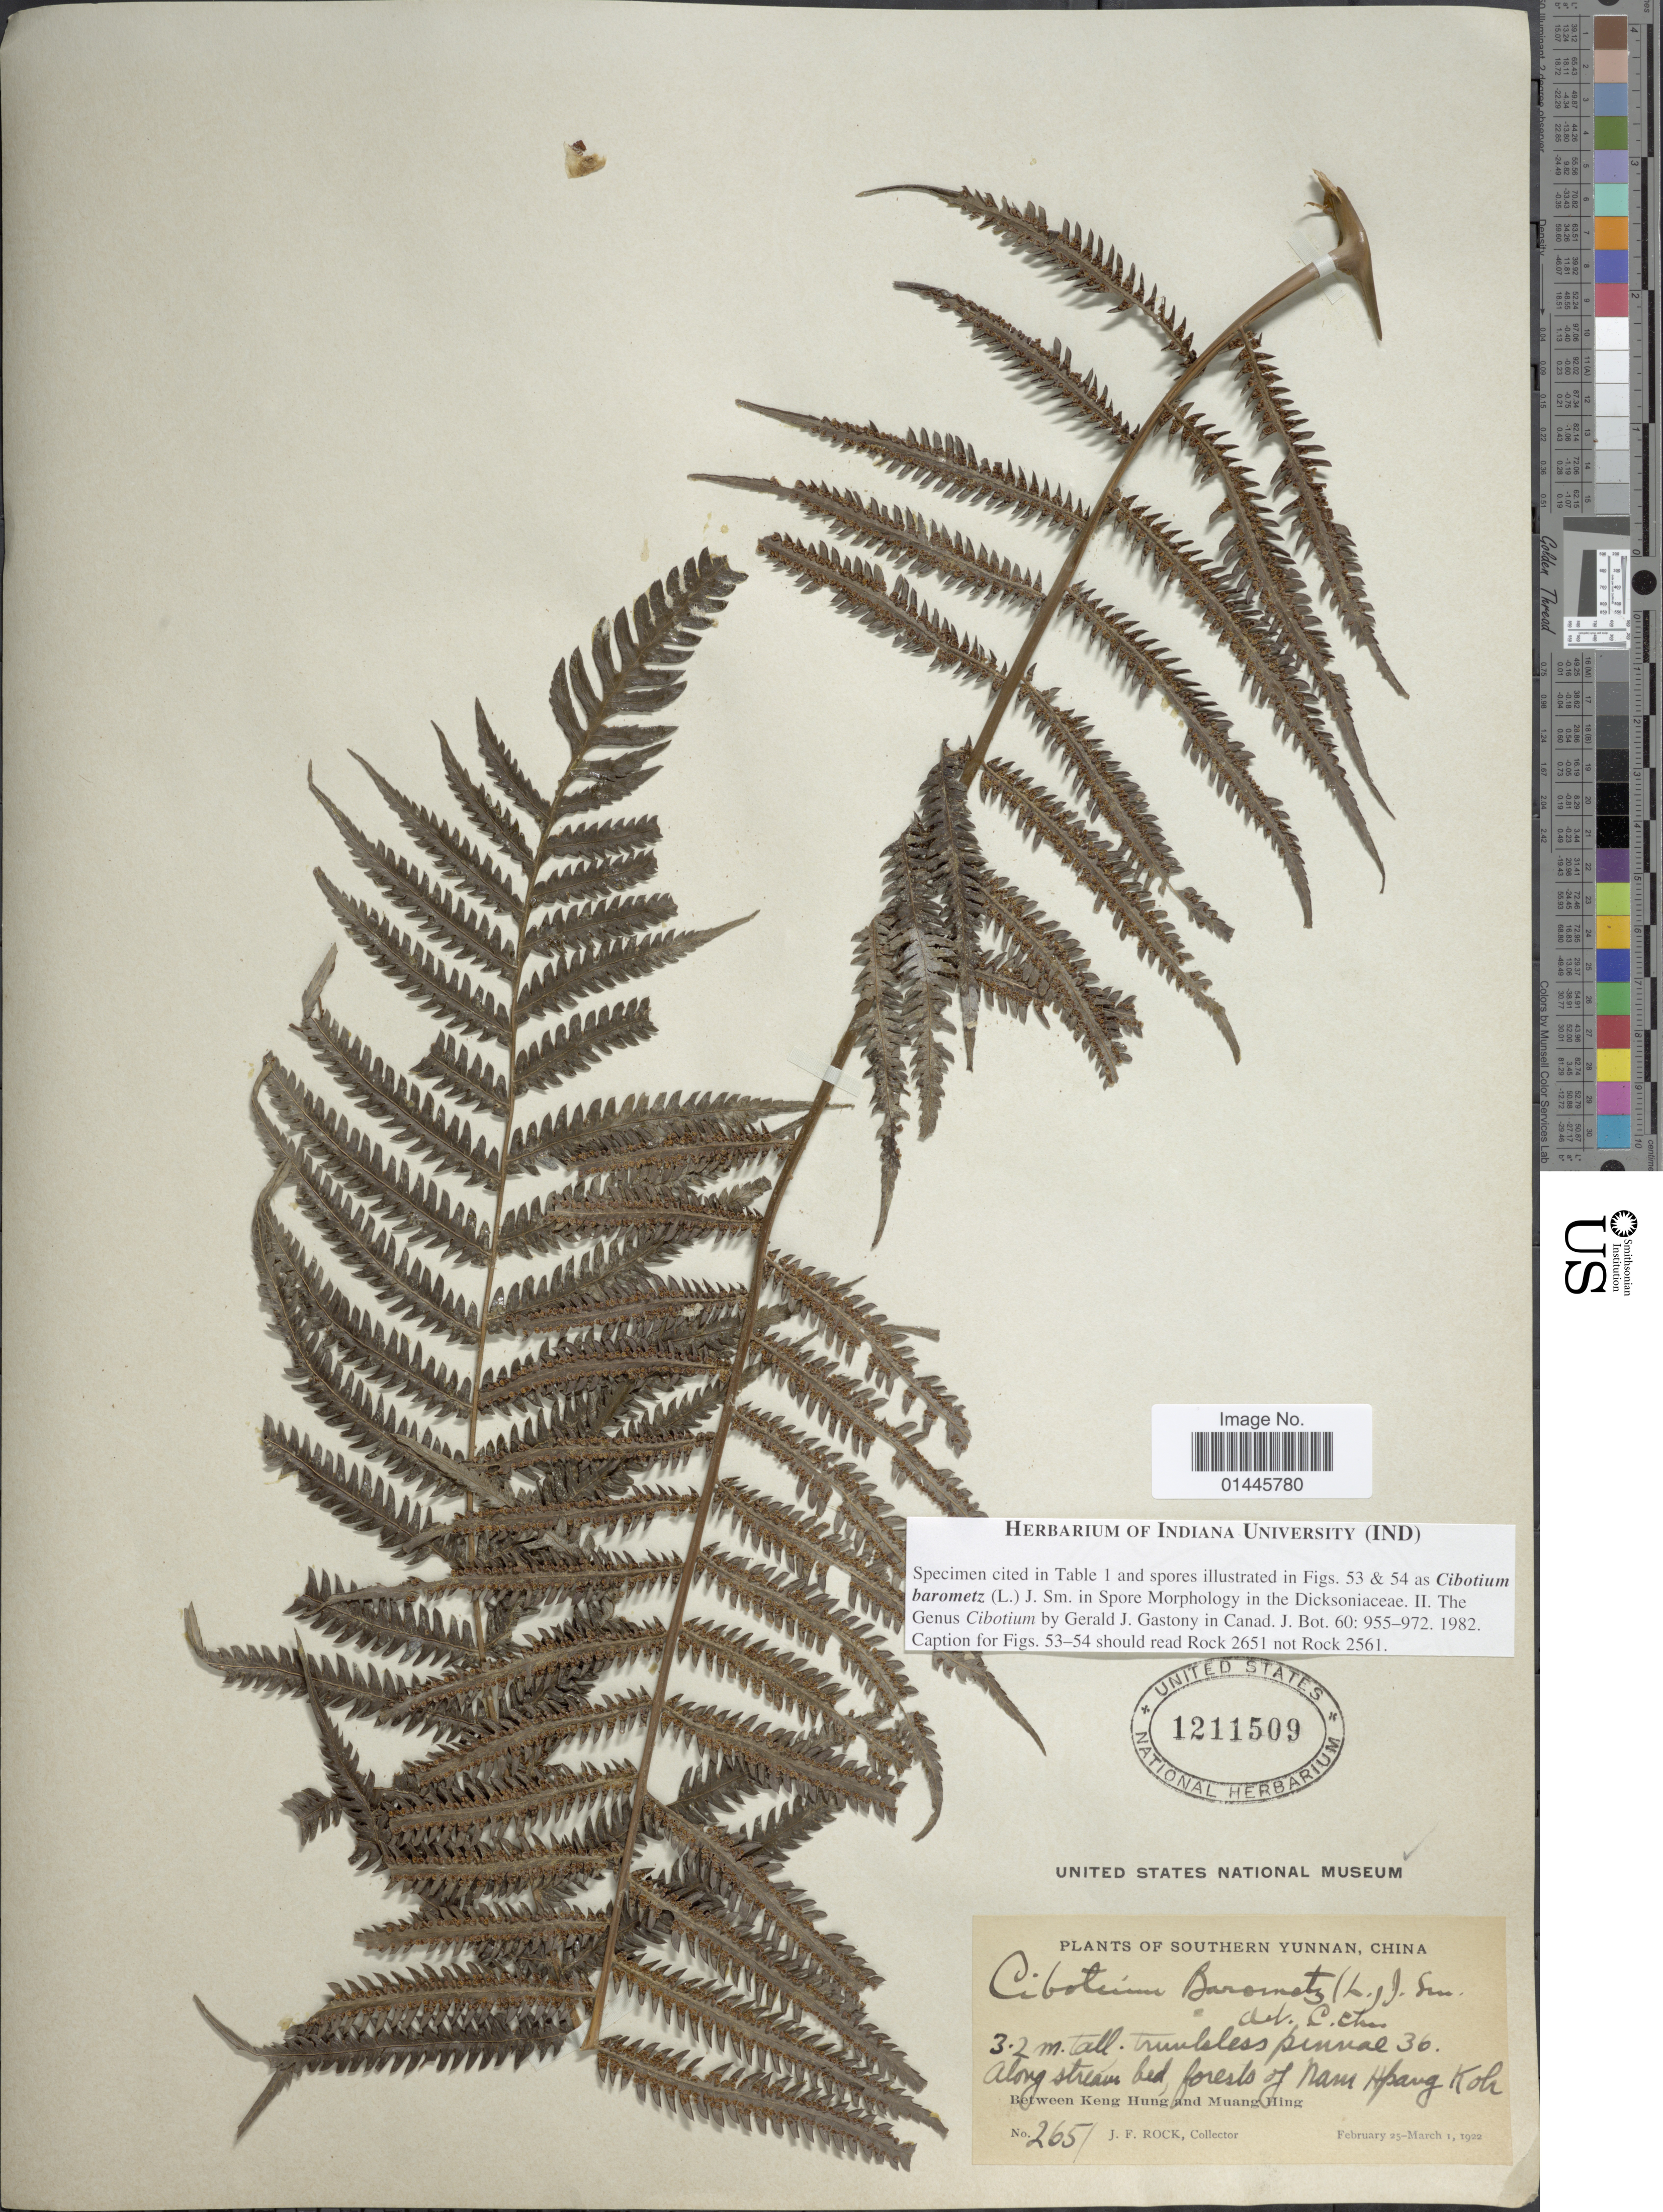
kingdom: Plantae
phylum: Tracheophyta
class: Polypodiopsida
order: Cyatheales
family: Cibotiaceae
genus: Cibotium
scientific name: Cibotium barometz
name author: (L.) J. Sm.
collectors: J. F. Rock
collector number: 2651*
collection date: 1922-02-25/1922-03-01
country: China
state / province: Yunnan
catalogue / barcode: US 1211509